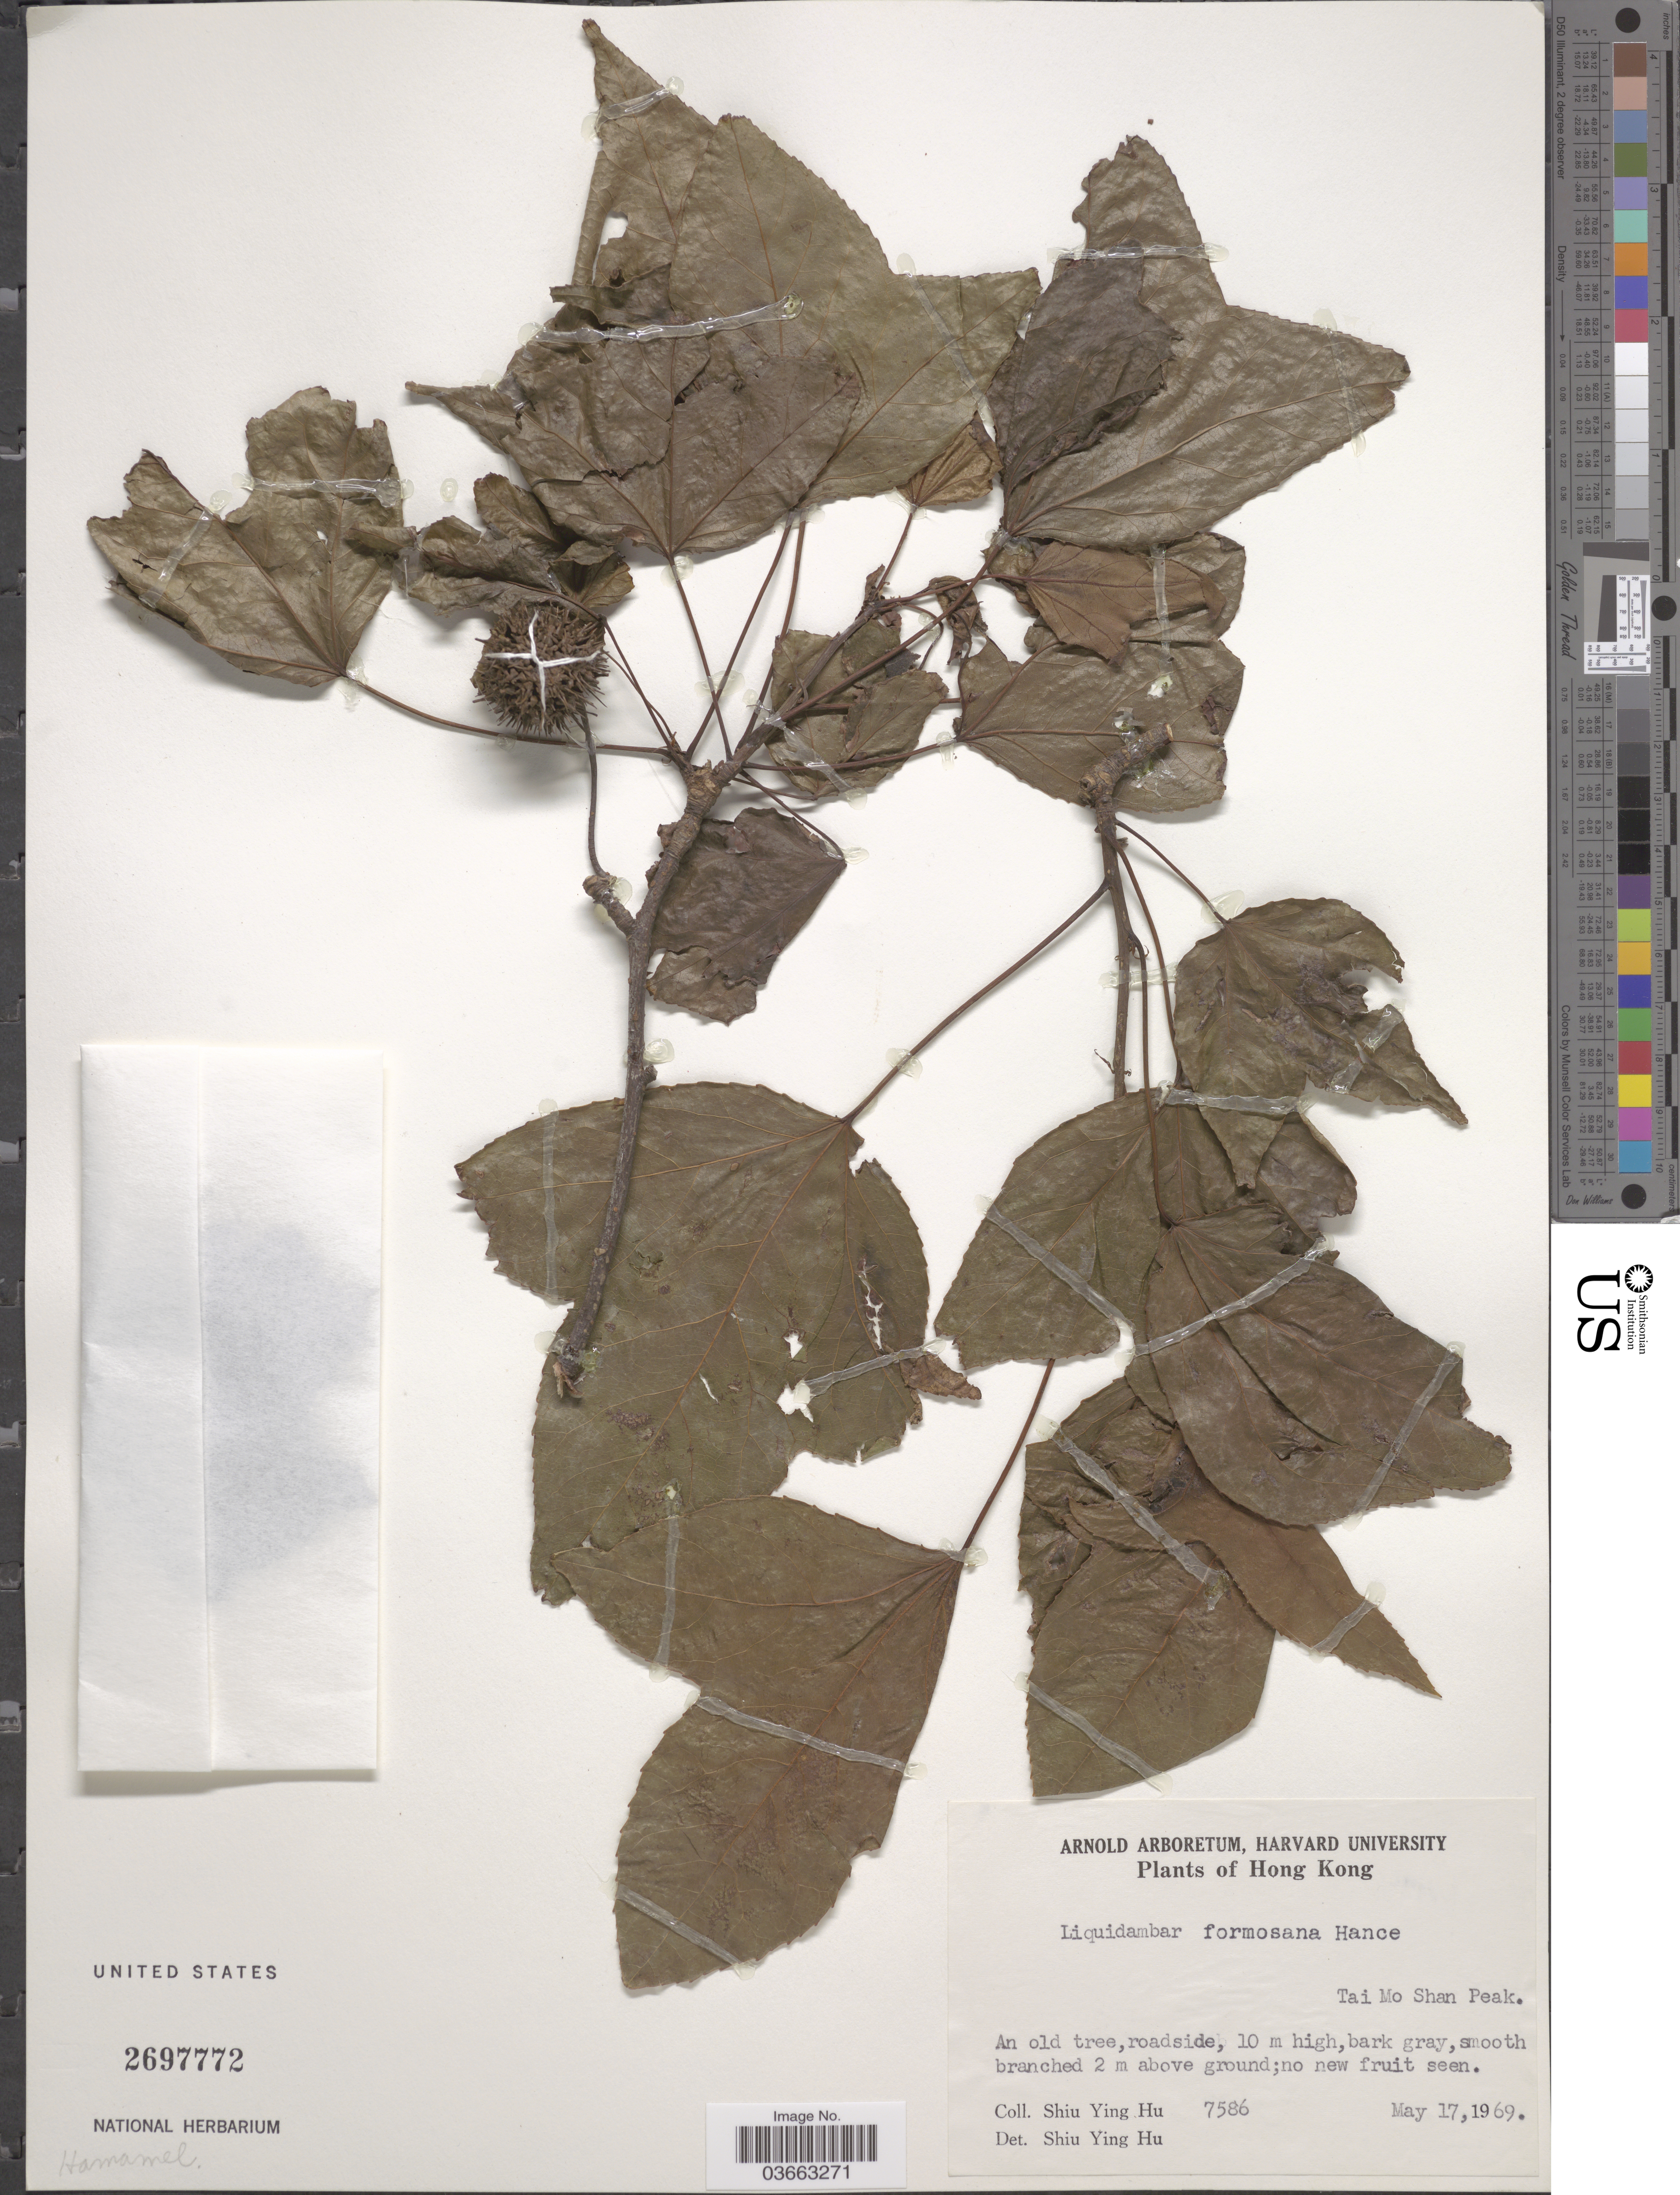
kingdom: Plantae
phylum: Tracheophyta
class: Magnoliopsida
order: Saxifragales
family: Altingiaceae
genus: Liquidambar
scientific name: Liquidambar formosana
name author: Hance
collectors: S. Y. Hu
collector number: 7586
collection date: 1969-05-17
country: China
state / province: Hong Kong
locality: Tai Mo Shan Peak.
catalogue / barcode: US 2697772